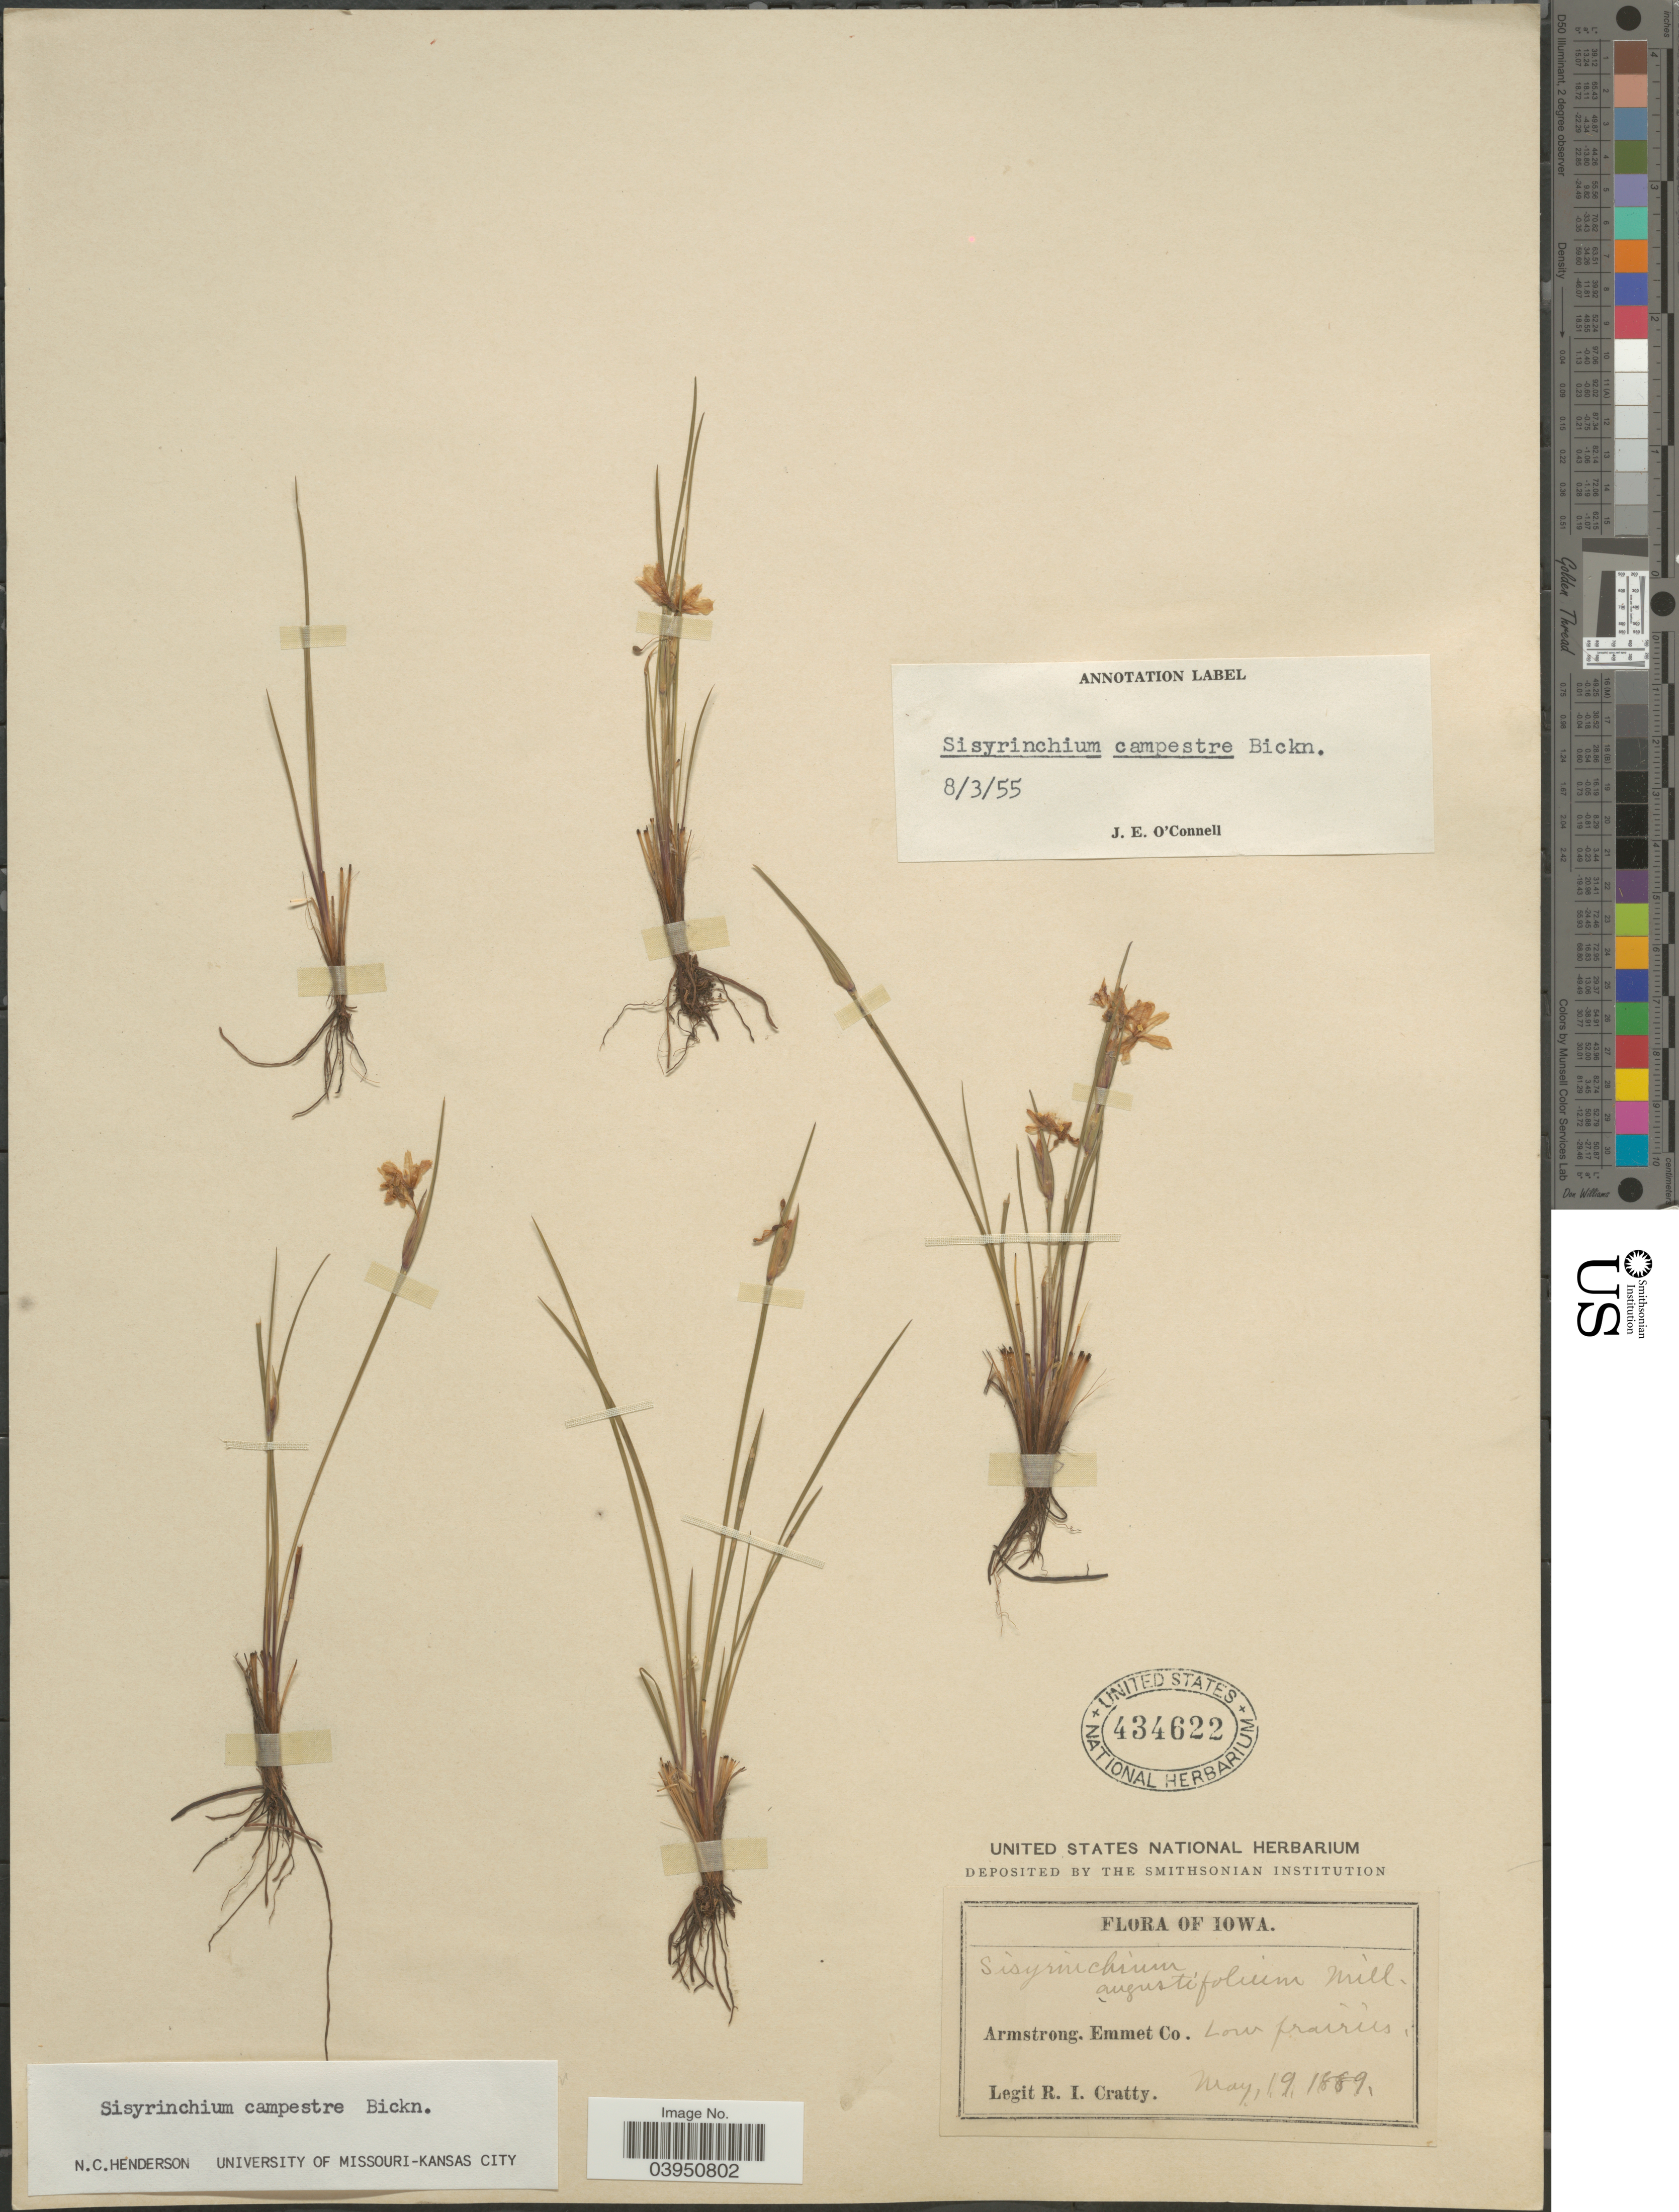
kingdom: Plantae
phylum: Tracheophyta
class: Liliopsida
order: Asparagales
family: Iridaceae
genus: Sisyrinchium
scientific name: Sisyrinchium campestre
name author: E.P. Bicknell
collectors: R. Cratty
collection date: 1889-05-19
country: United States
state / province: Iowa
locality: Armstrong. Emmet Co.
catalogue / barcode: US 434622